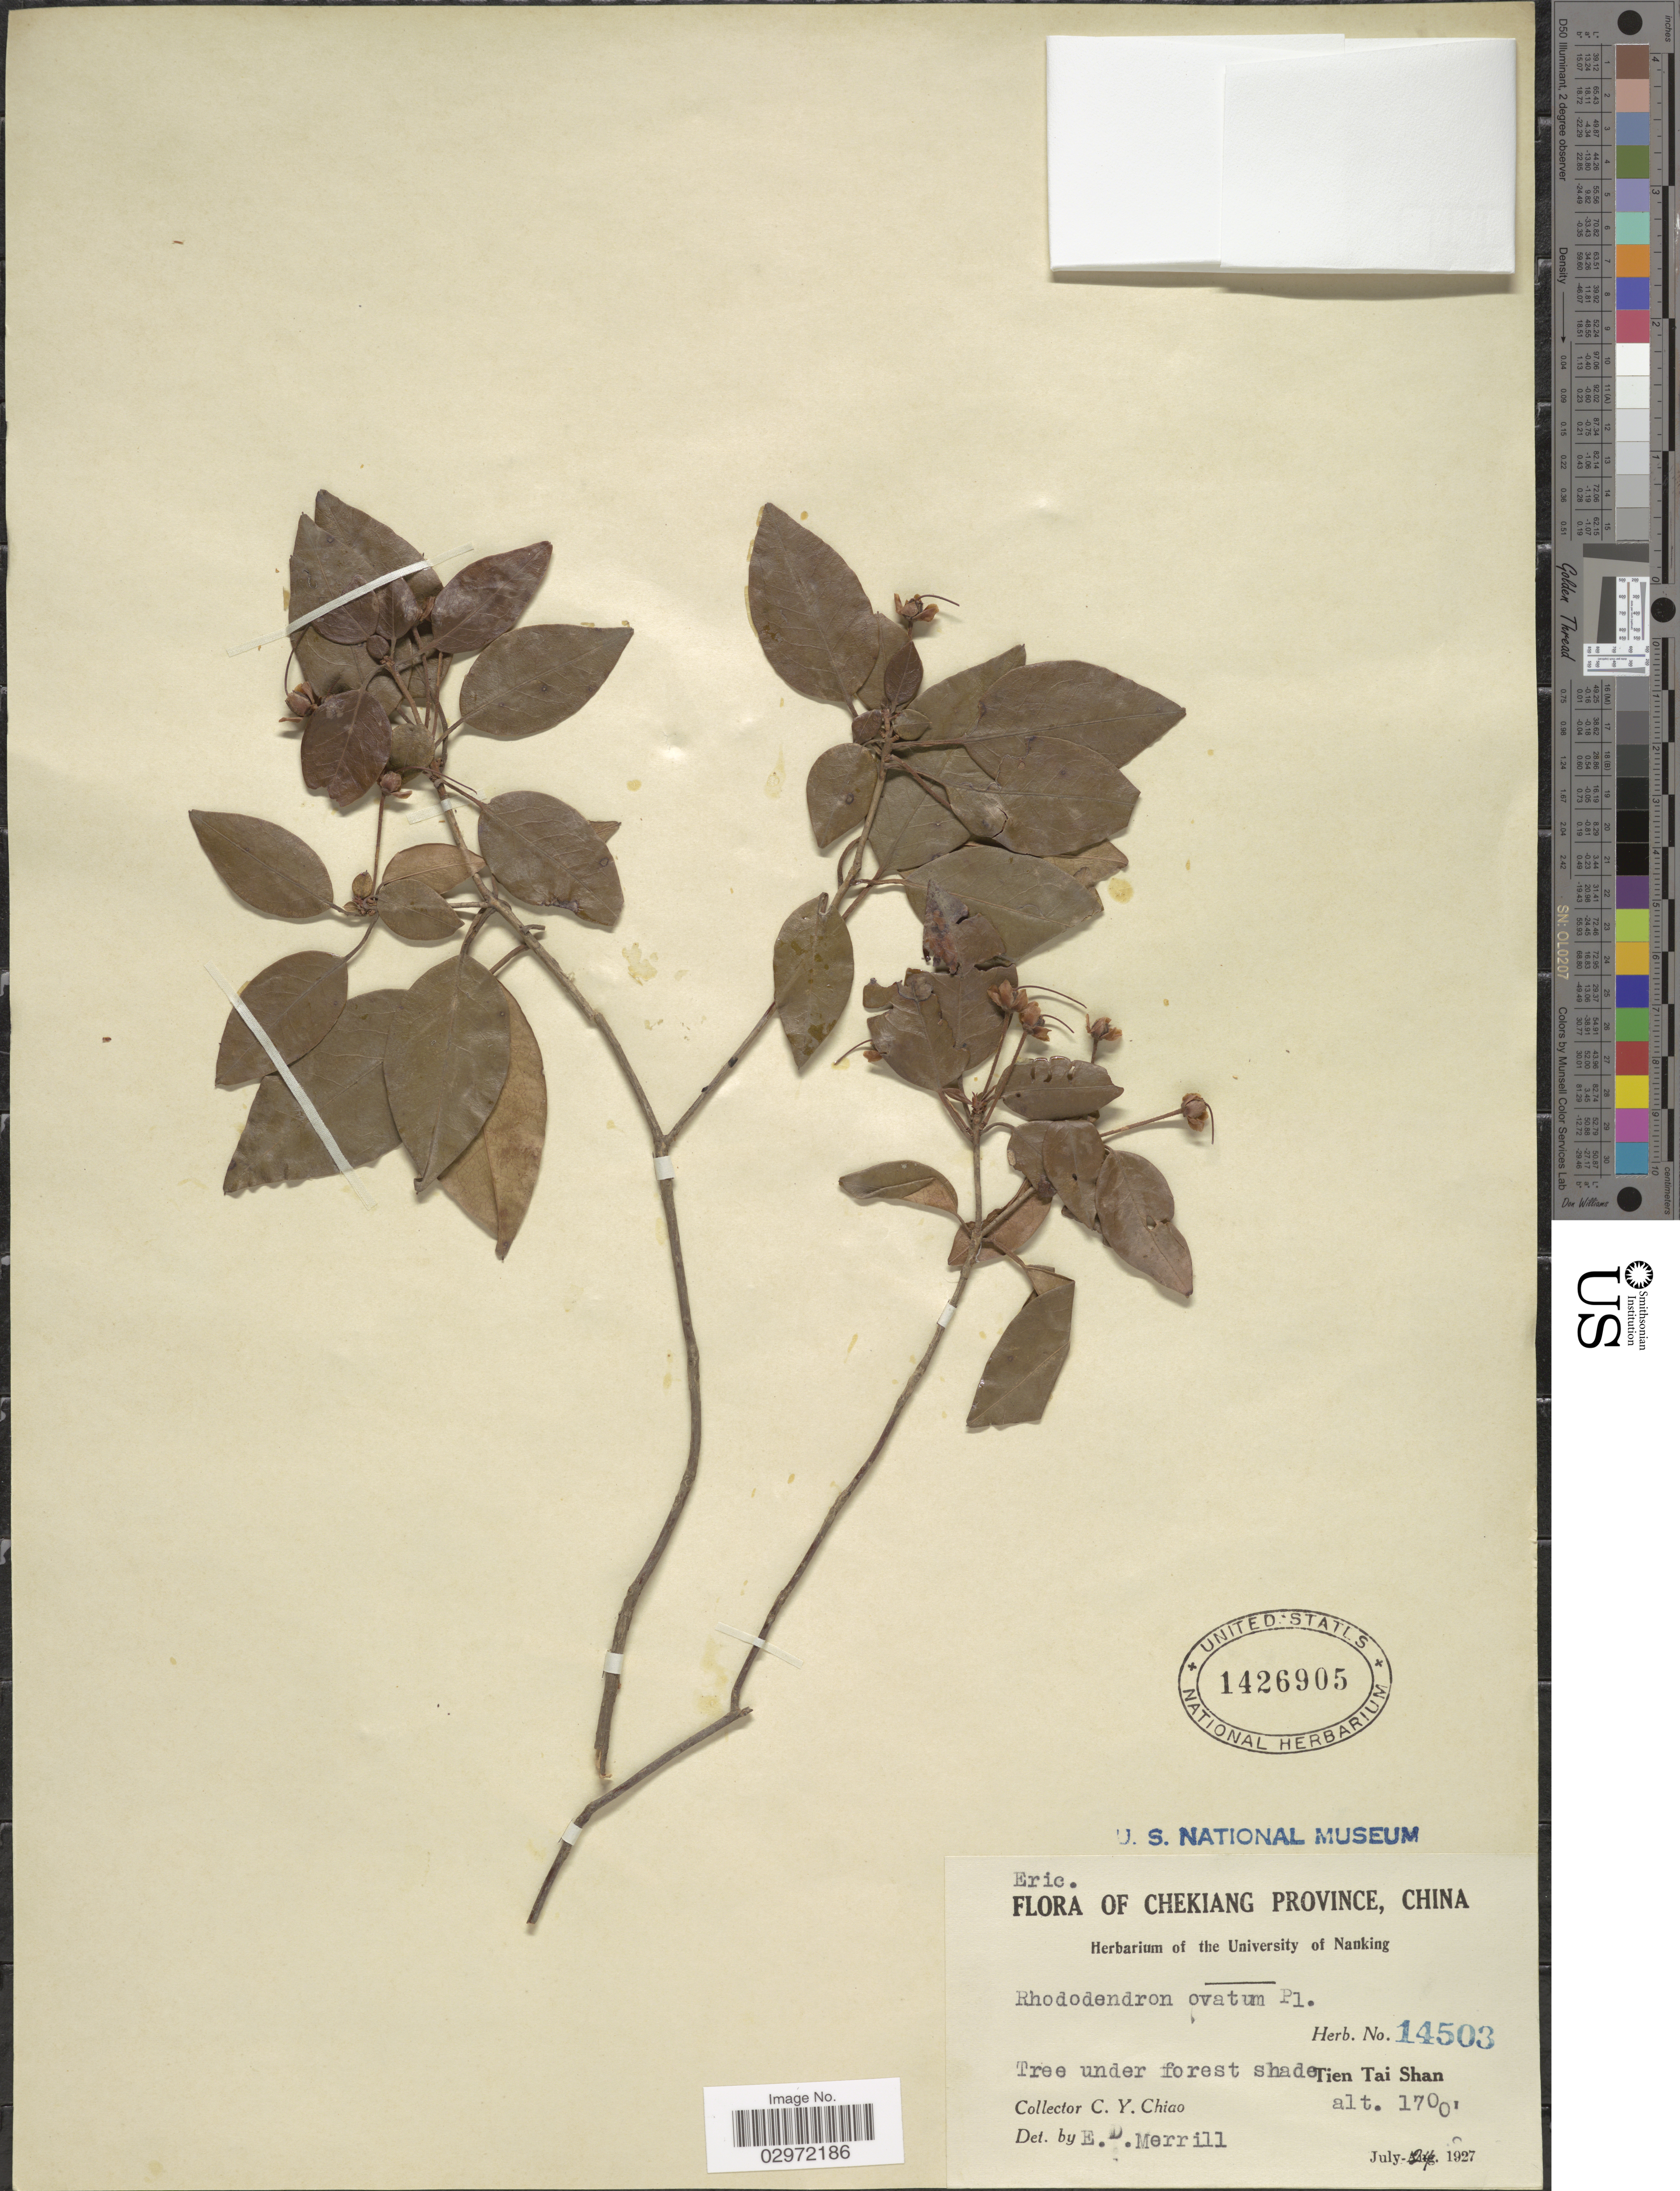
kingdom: Plantae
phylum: Tracheophyta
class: Magnoliopsida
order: Ericales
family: Ericaceae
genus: Rhododendron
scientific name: Rhododendron ovatum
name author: (Lindl.) Planch. ex Maxim.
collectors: C. Y. Chiao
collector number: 14503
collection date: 1927-07-24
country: China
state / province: Zhejiang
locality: Chekiang Province. Tien Tai Shan.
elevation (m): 1700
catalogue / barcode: US 1426905